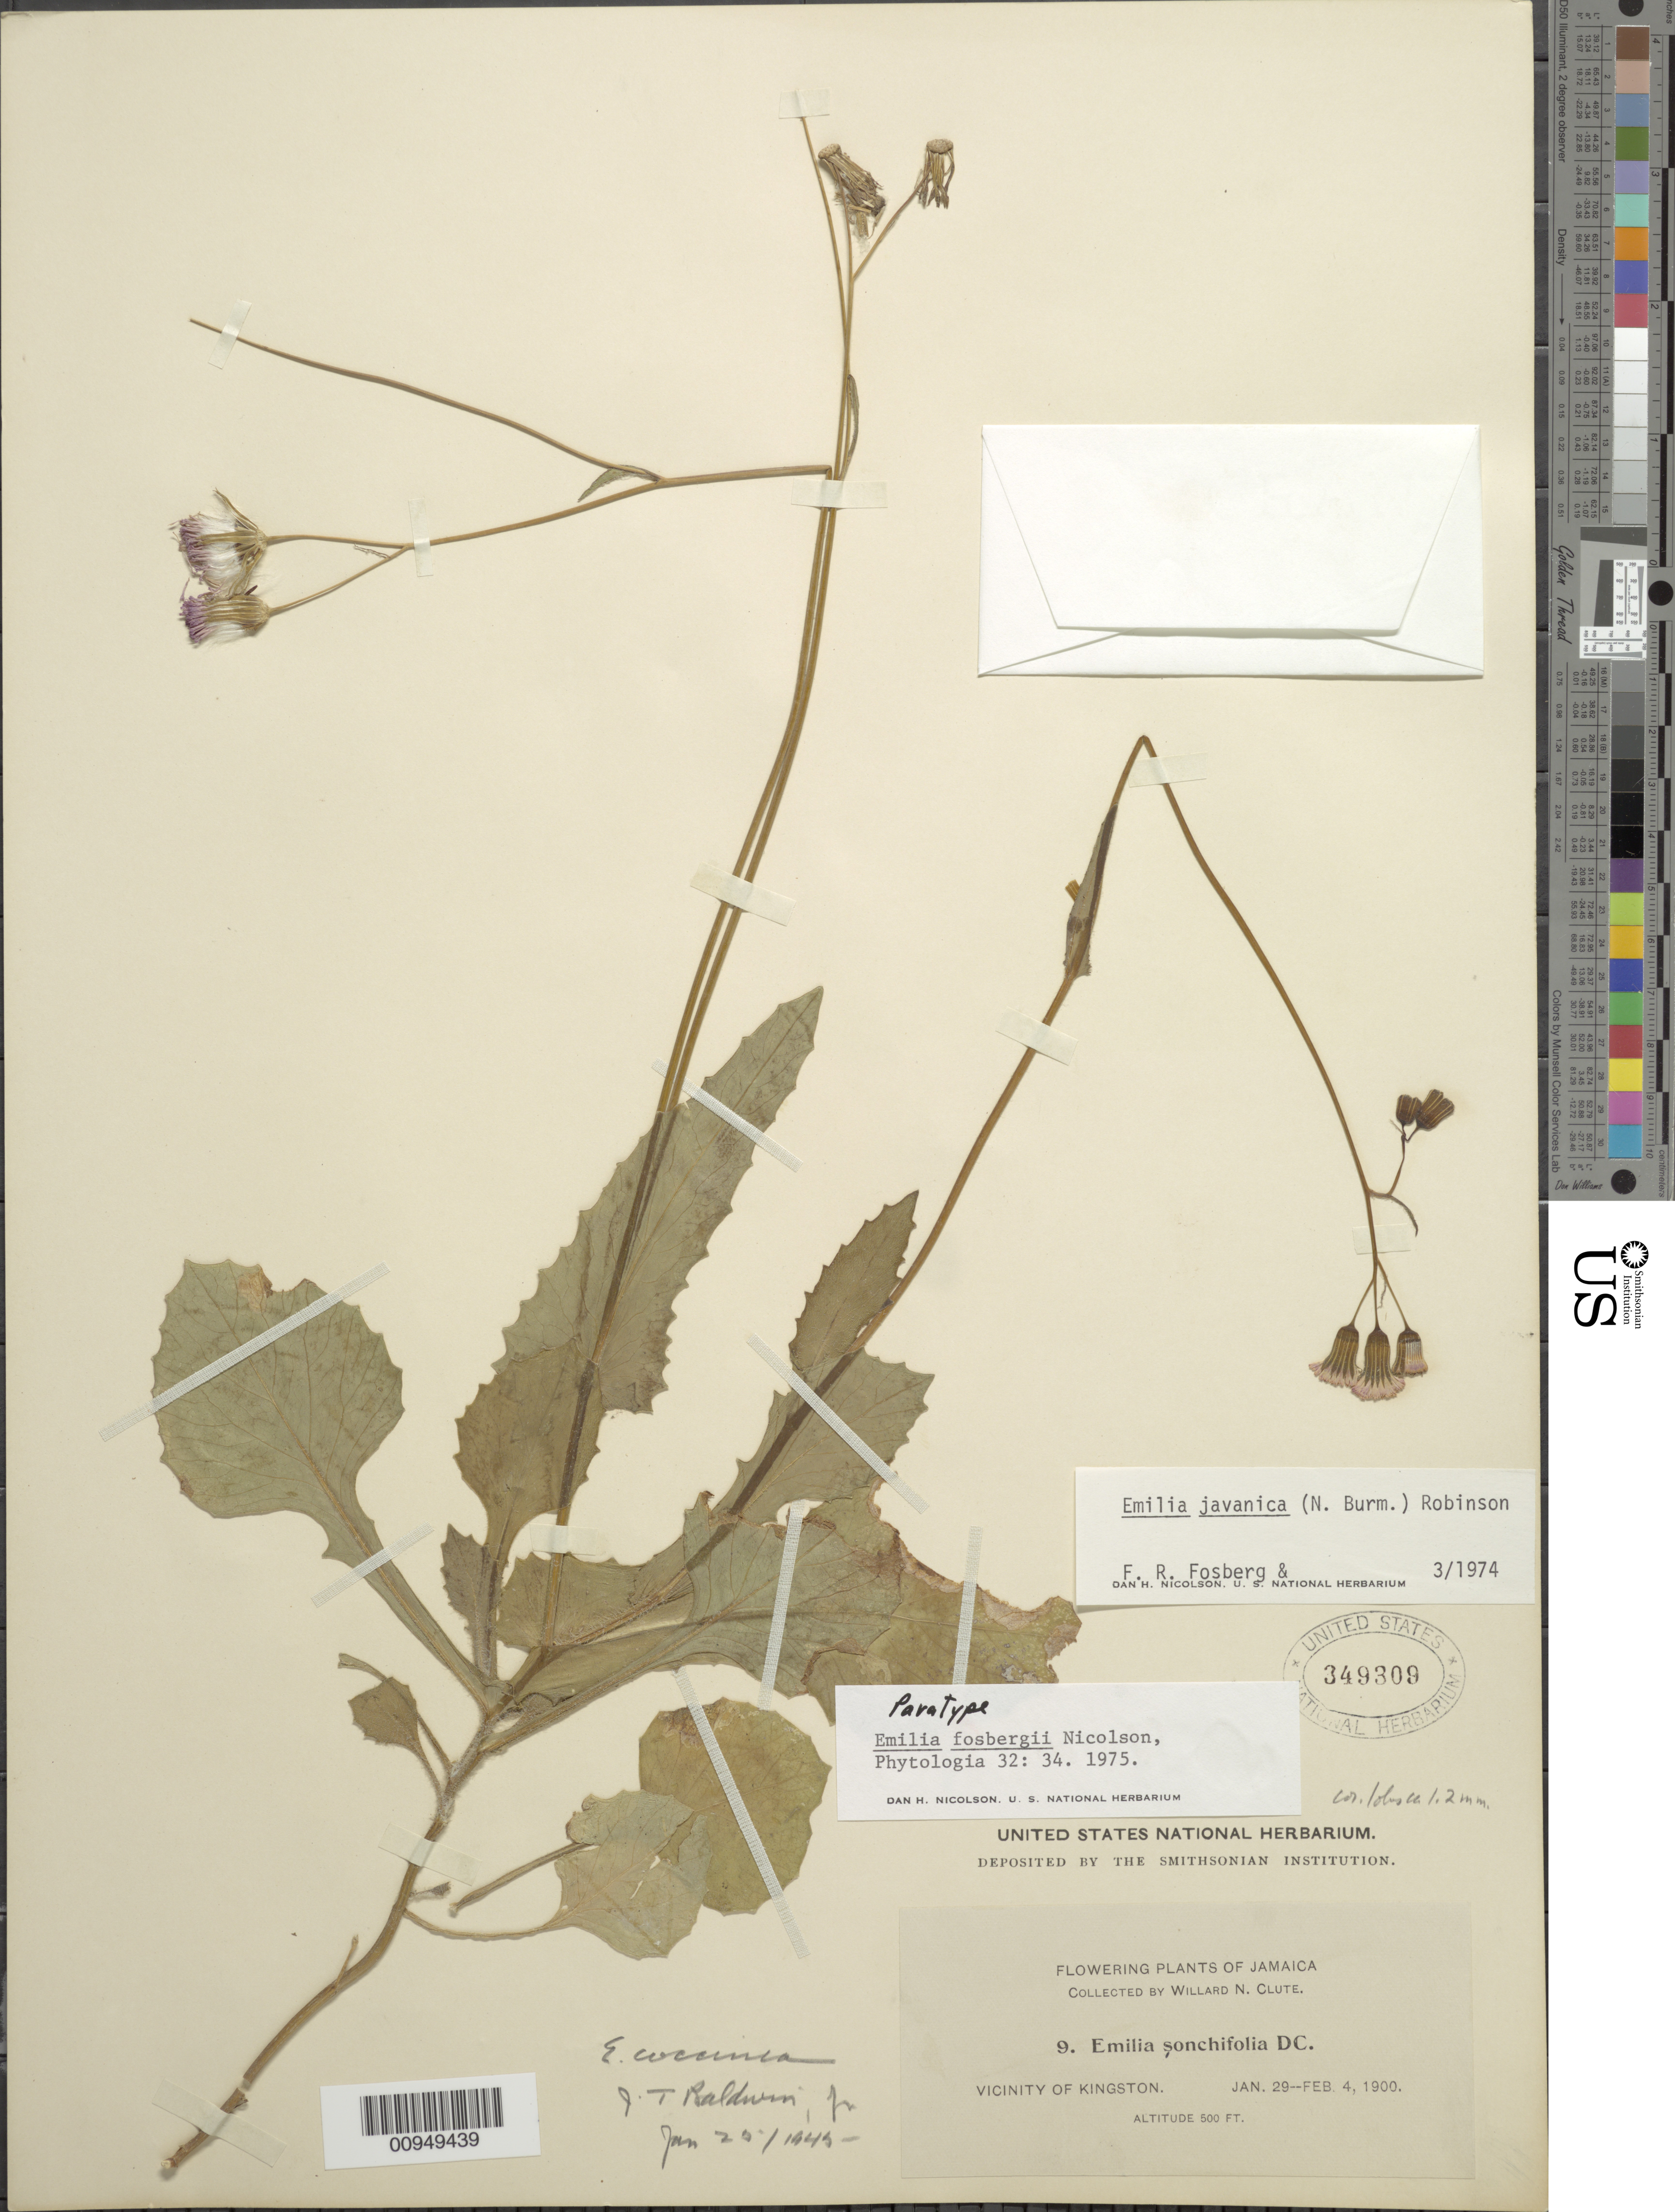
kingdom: Plantae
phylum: Tracheophyta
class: Magnoliopsida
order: Asterales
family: Asteraceae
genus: Emilia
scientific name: Emilia fosbergii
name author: Nicolson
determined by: Nicolson, Dan H.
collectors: W. N. Clute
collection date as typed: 29 Jan 1900 to 04 Feb 1900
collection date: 1900-01-29/1900-02-04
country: Jamaica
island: Jamaica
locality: Vicinity of Kingston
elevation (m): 500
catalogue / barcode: US 349309